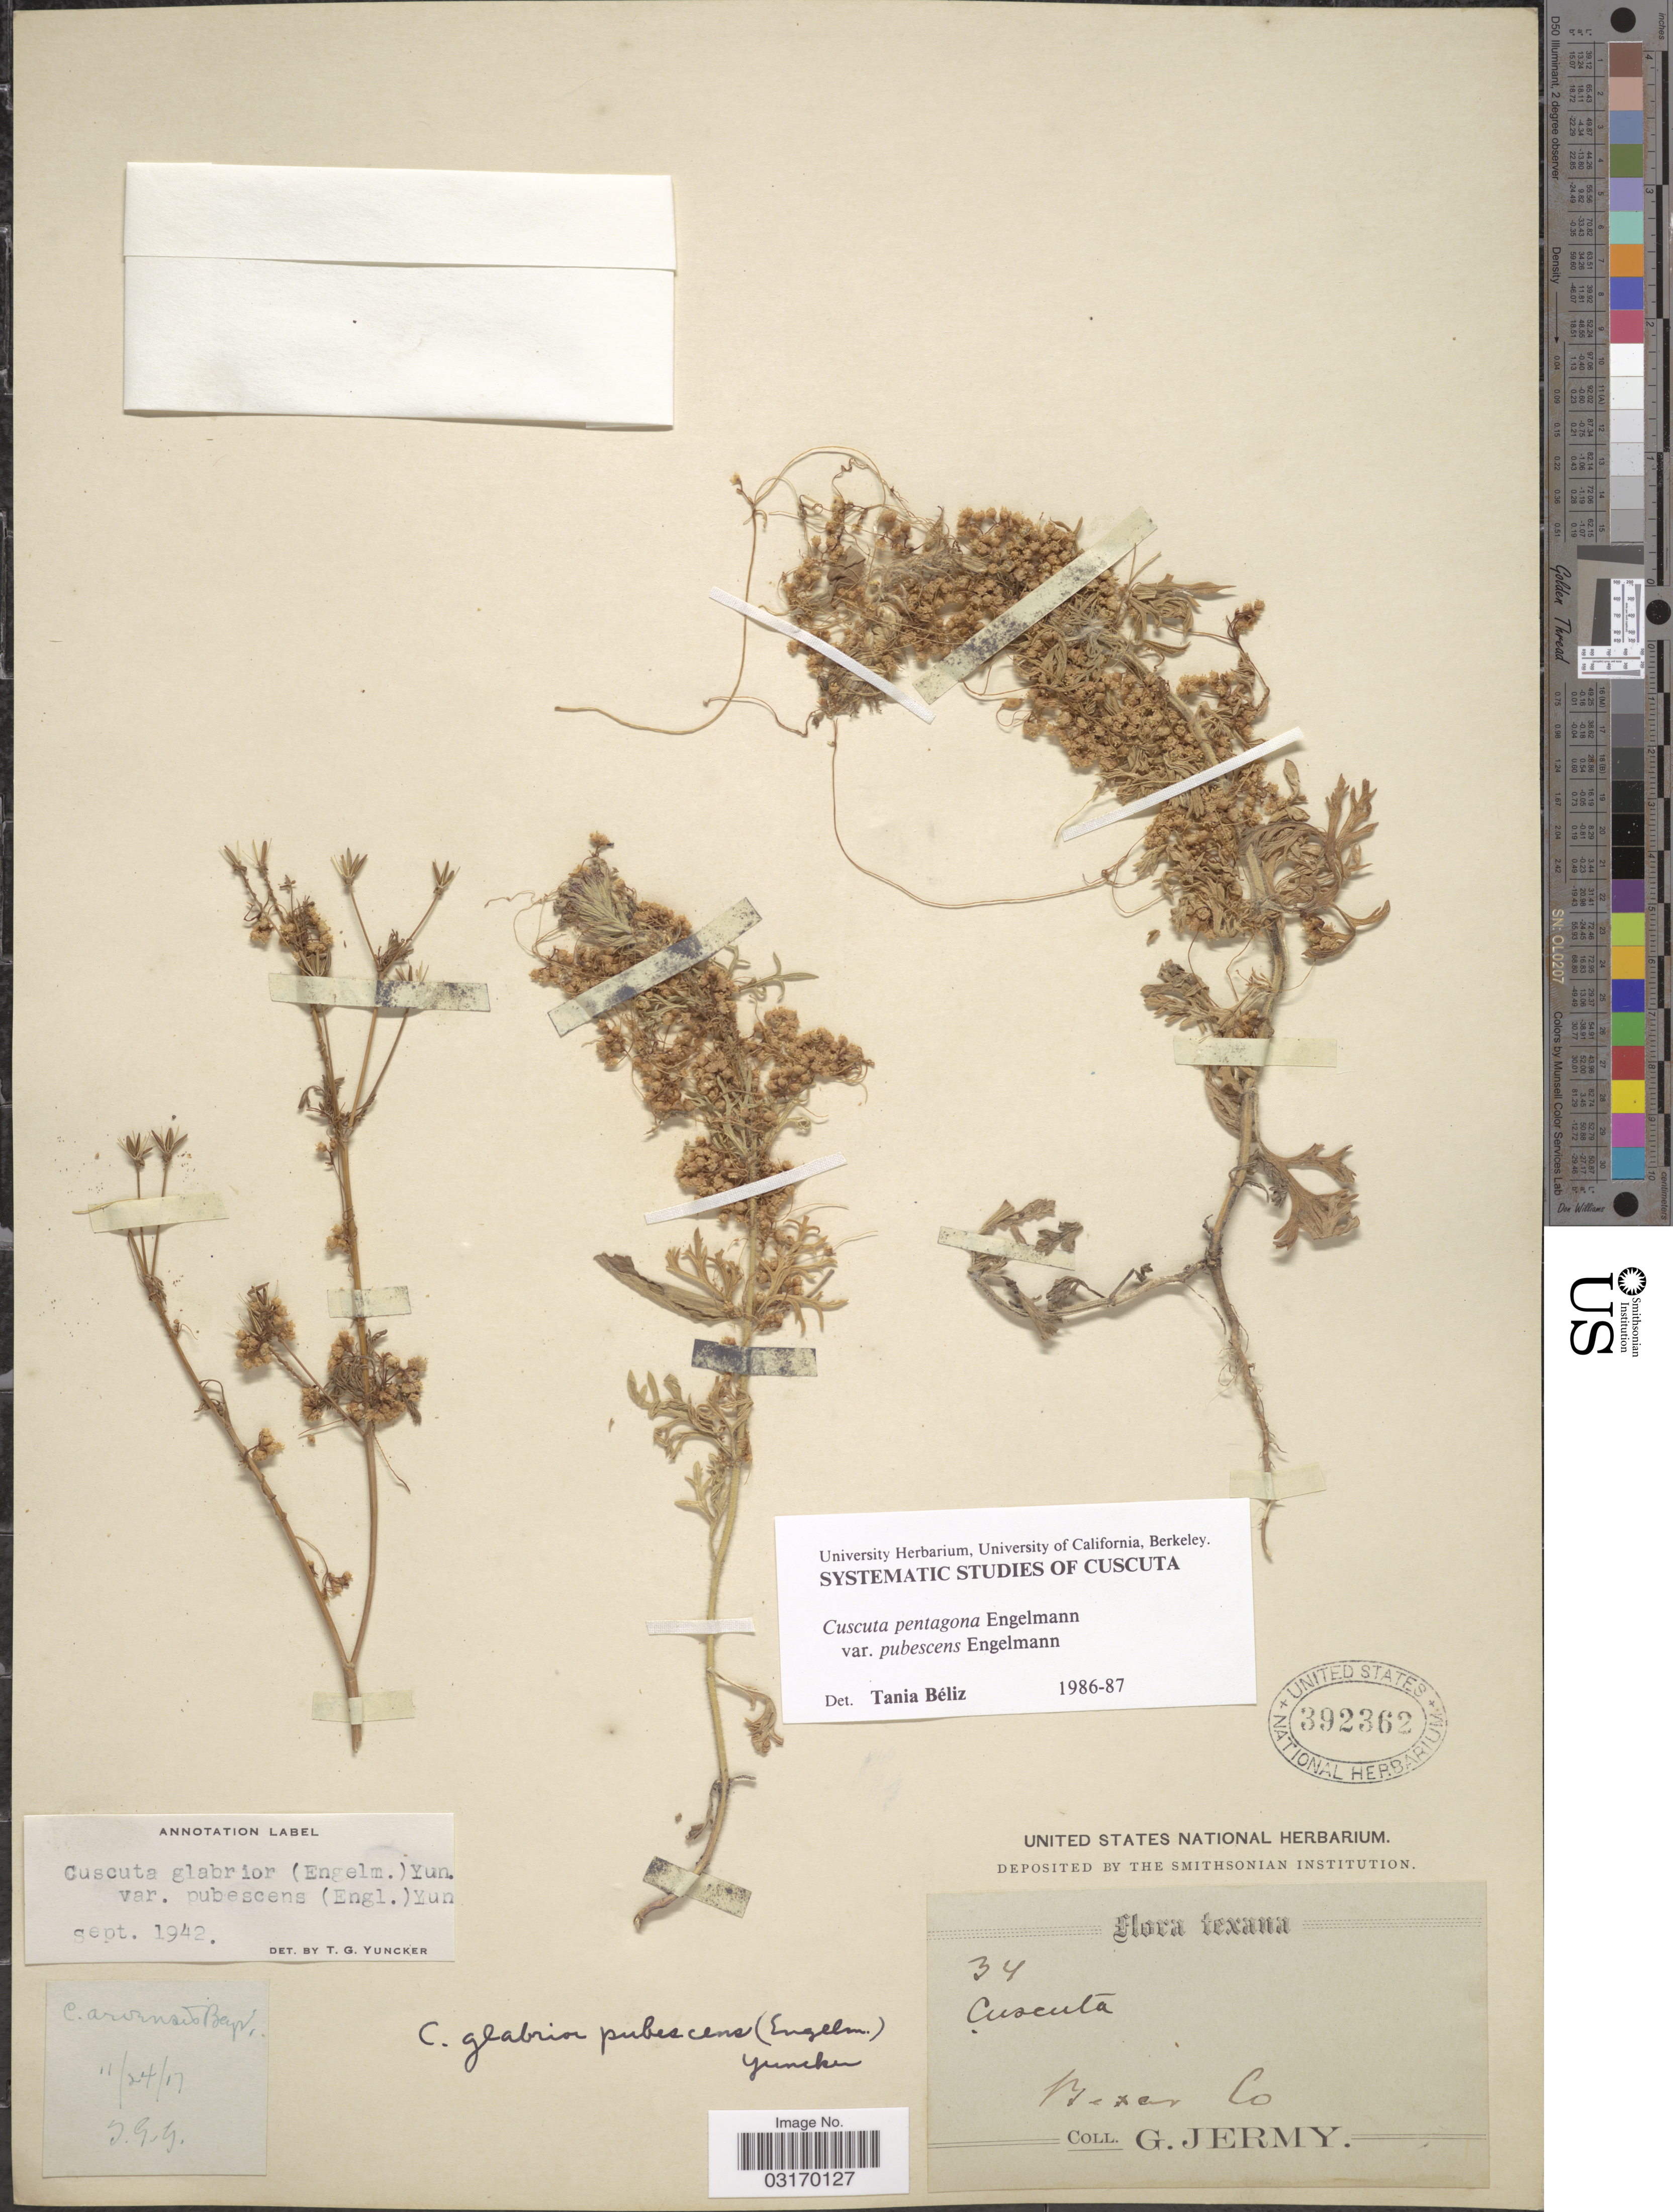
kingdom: Plantae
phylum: Tracheophyta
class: Magnoliopsida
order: Solanales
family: Convolvulaceae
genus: Cuscuta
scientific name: Cuscuta pentagona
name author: Engelm.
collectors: G. Jermy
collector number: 34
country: United States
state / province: Texas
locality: Bexar Co.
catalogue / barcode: US 392362